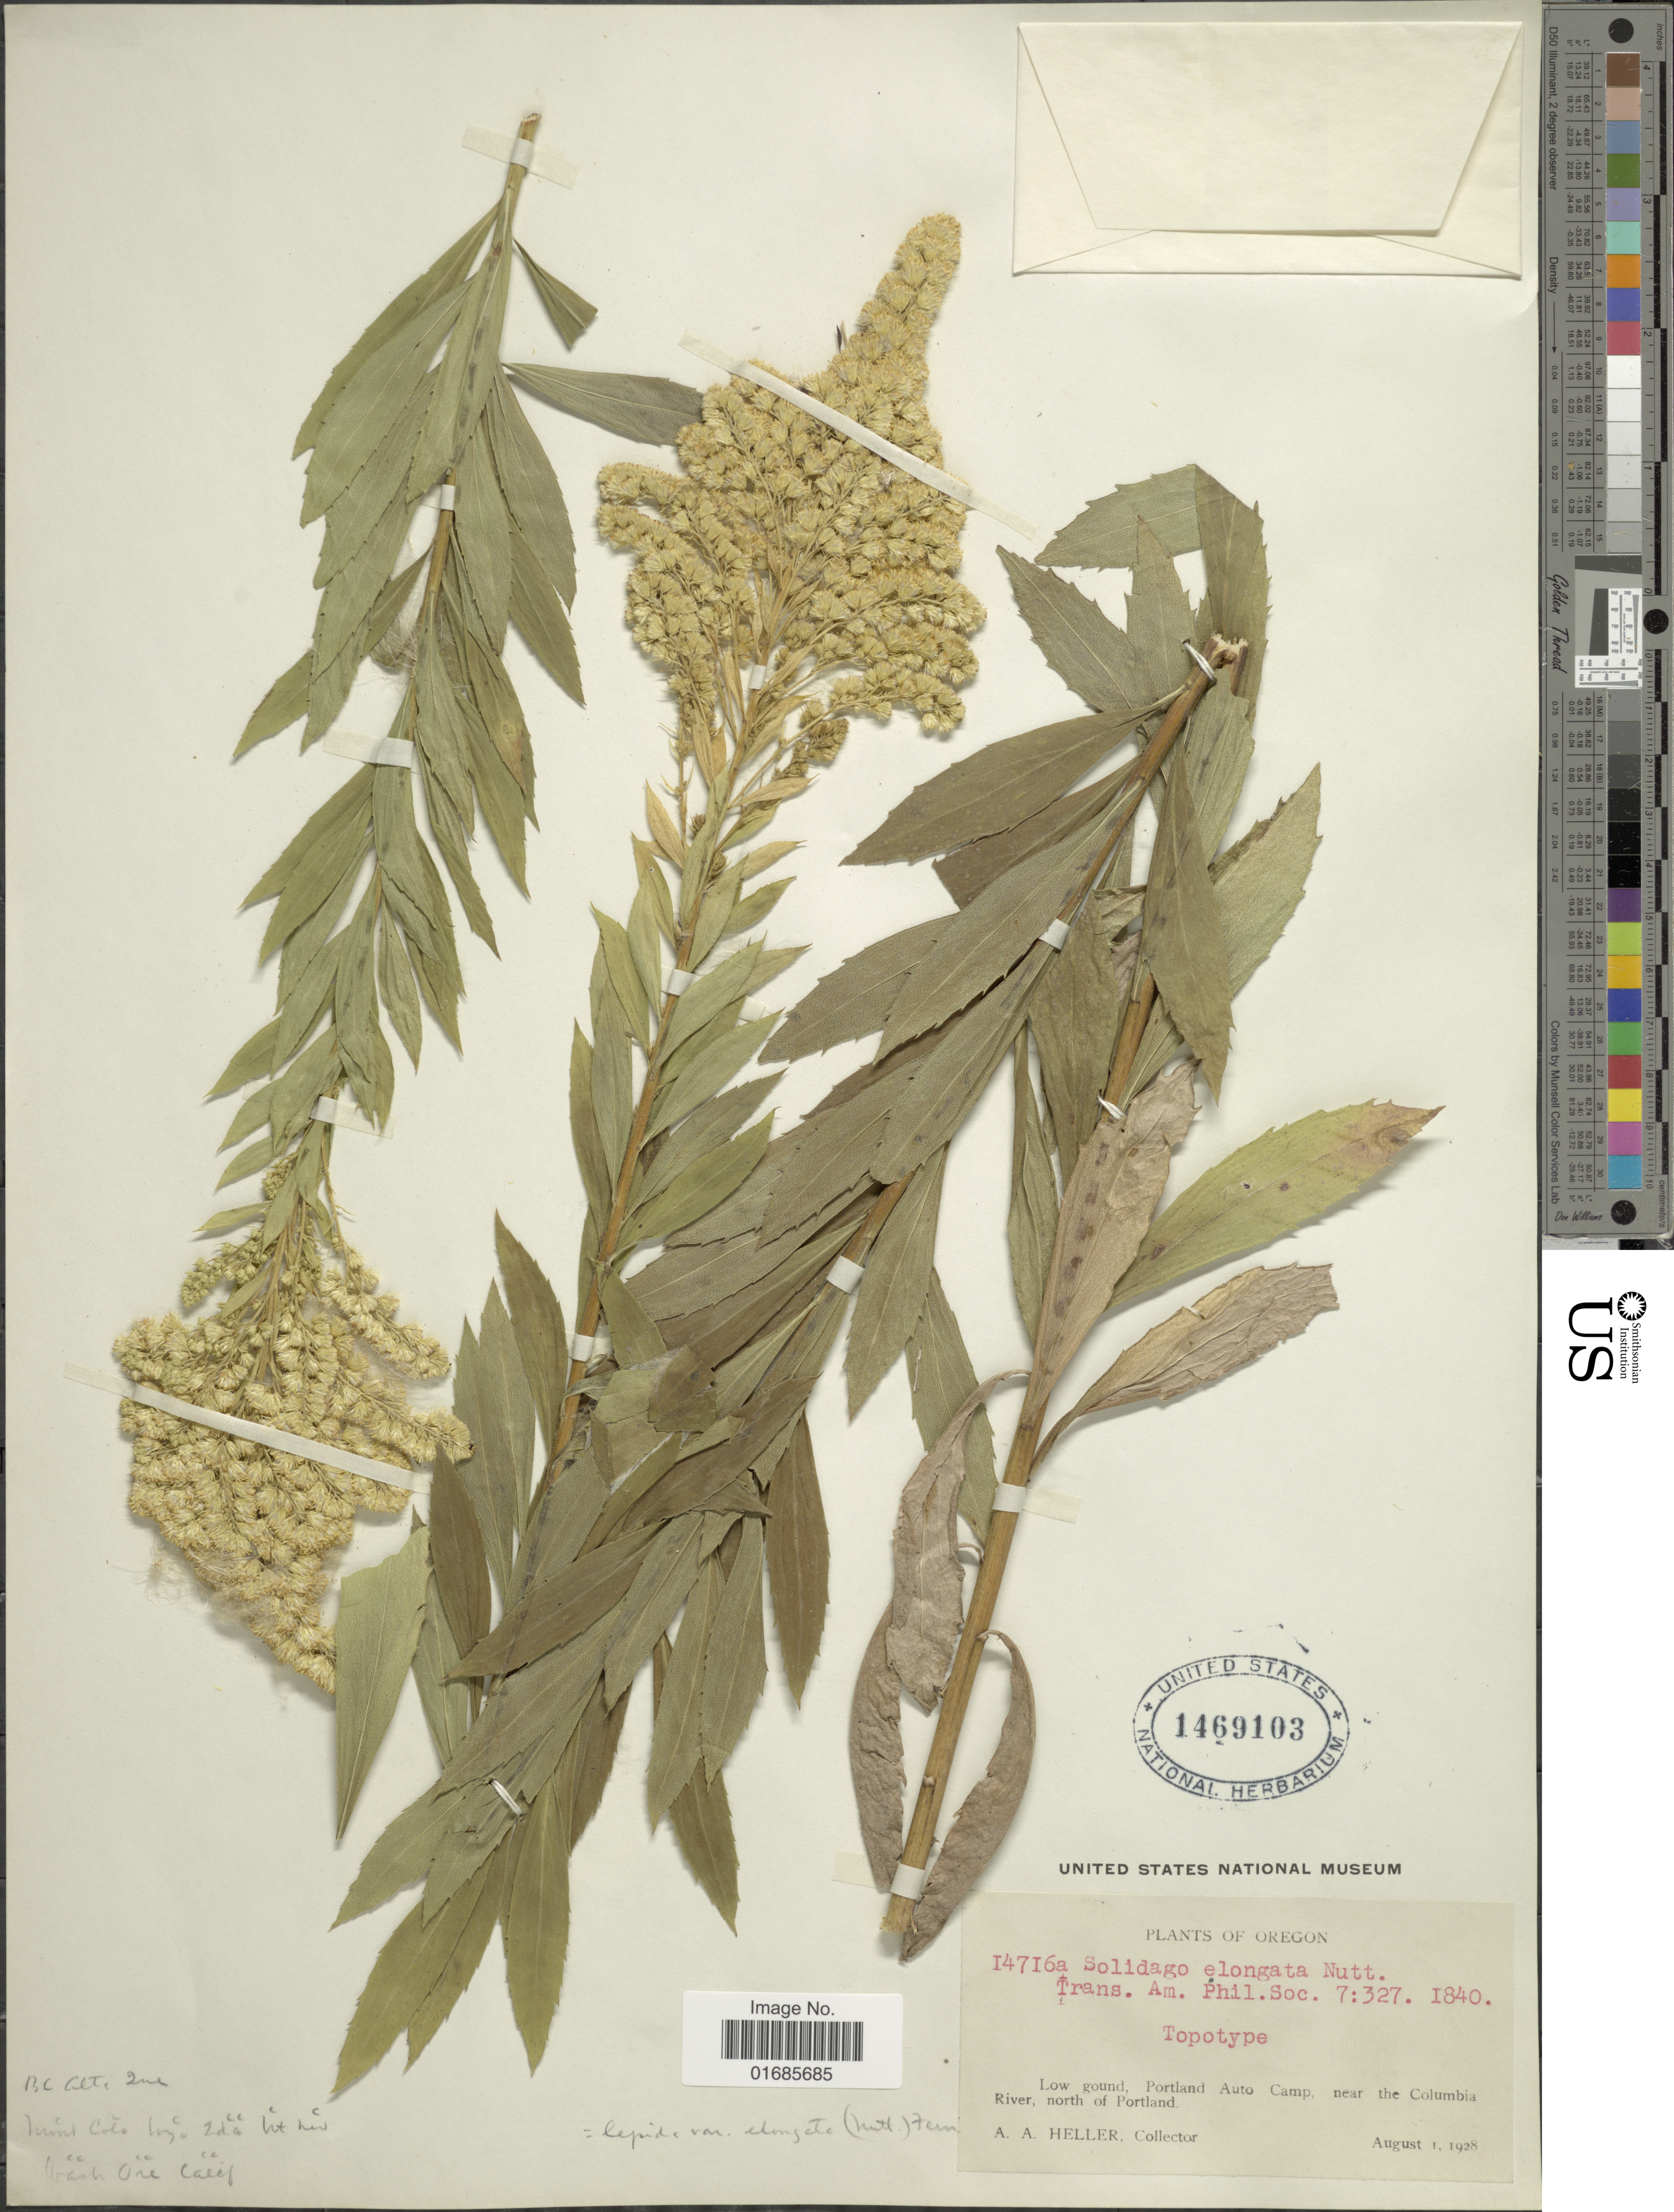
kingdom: Plantae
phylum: Tracheophyta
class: Magnoliopsida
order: Asterales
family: Asteraceae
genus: Solidago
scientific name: Solidago canadensis var. salebrosa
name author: (Piper) M.E. Jones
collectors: A. A. Heller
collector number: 14716a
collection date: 1928-08-01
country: United States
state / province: Oregon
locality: Portland Auto Camp, near the Columbia River, north of Portland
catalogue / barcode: US 1469103